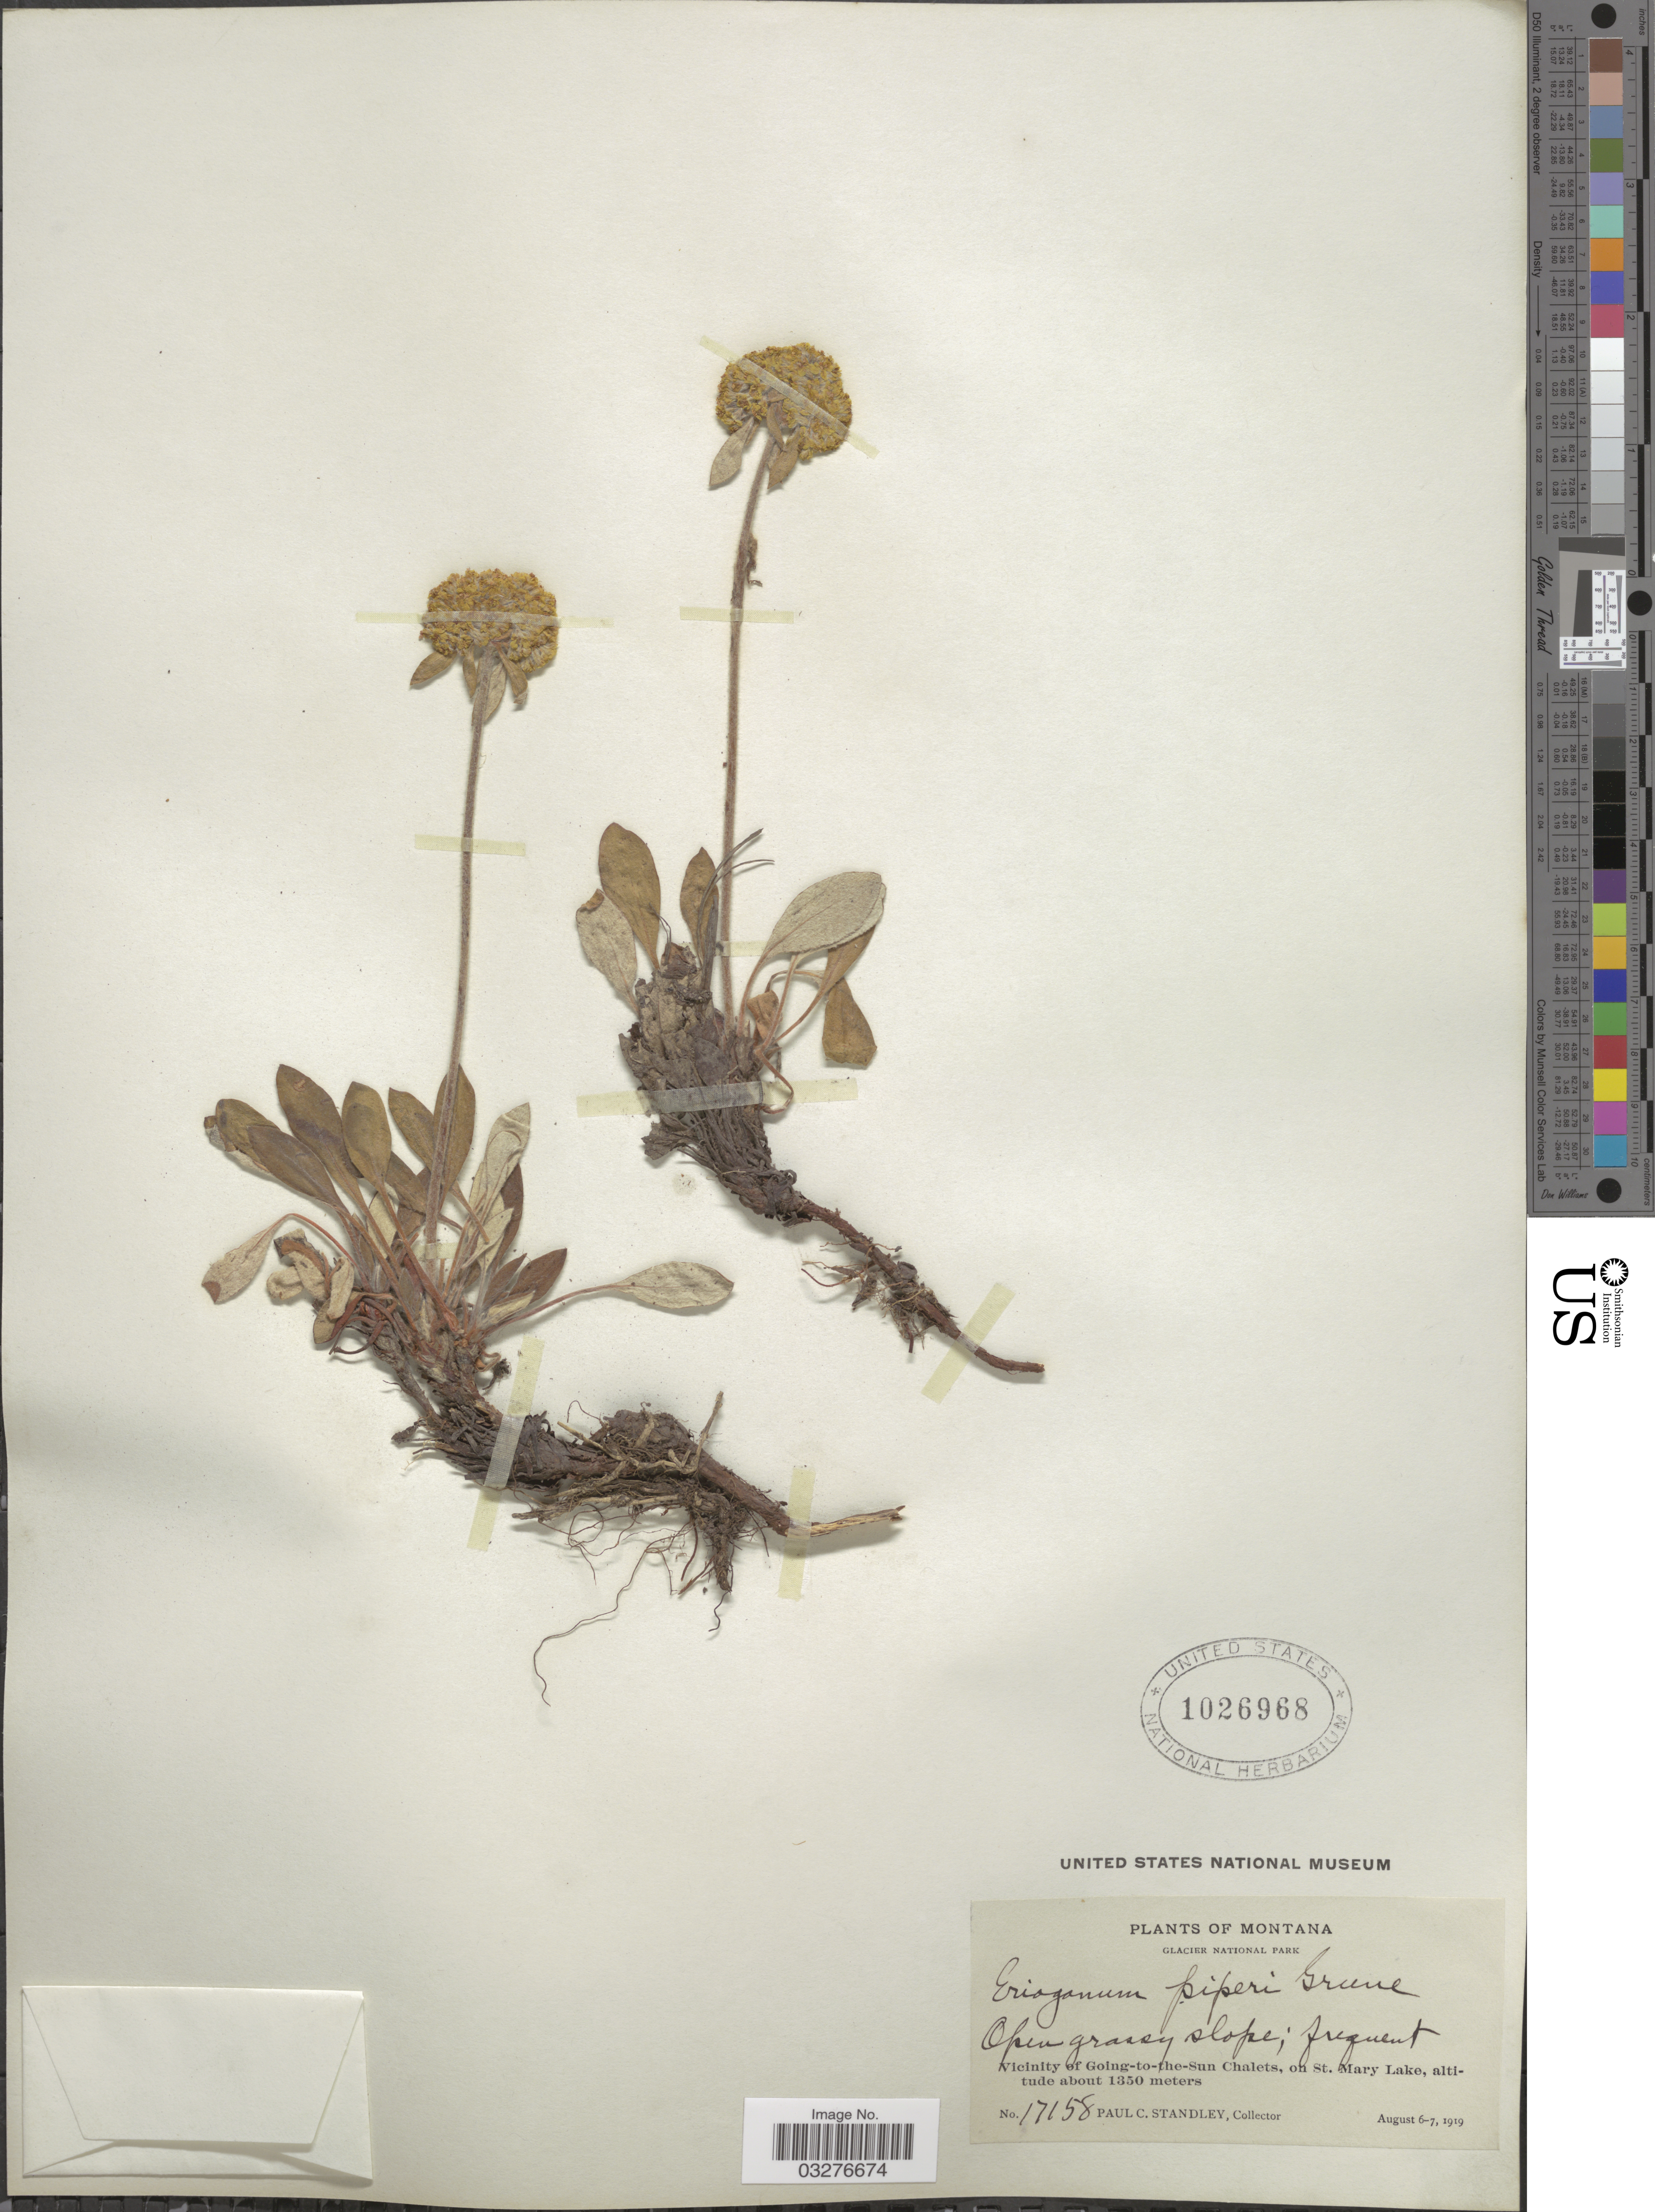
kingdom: Plantae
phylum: Tracheophyta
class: Magnoliopsida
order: Caryophyllales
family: Polygonaceae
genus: Eriogonum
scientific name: Eriogonum flavum var. piperi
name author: M.E. Jones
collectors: P. C. Standley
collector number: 17158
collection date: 1919-08-06/1919-08-07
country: United States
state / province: Montana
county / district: Glacier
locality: Glacier National Park, Vicinity of Going-to-the-Sun Chalets, on St. Mary Lake.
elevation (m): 1350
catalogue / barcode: US 1026968